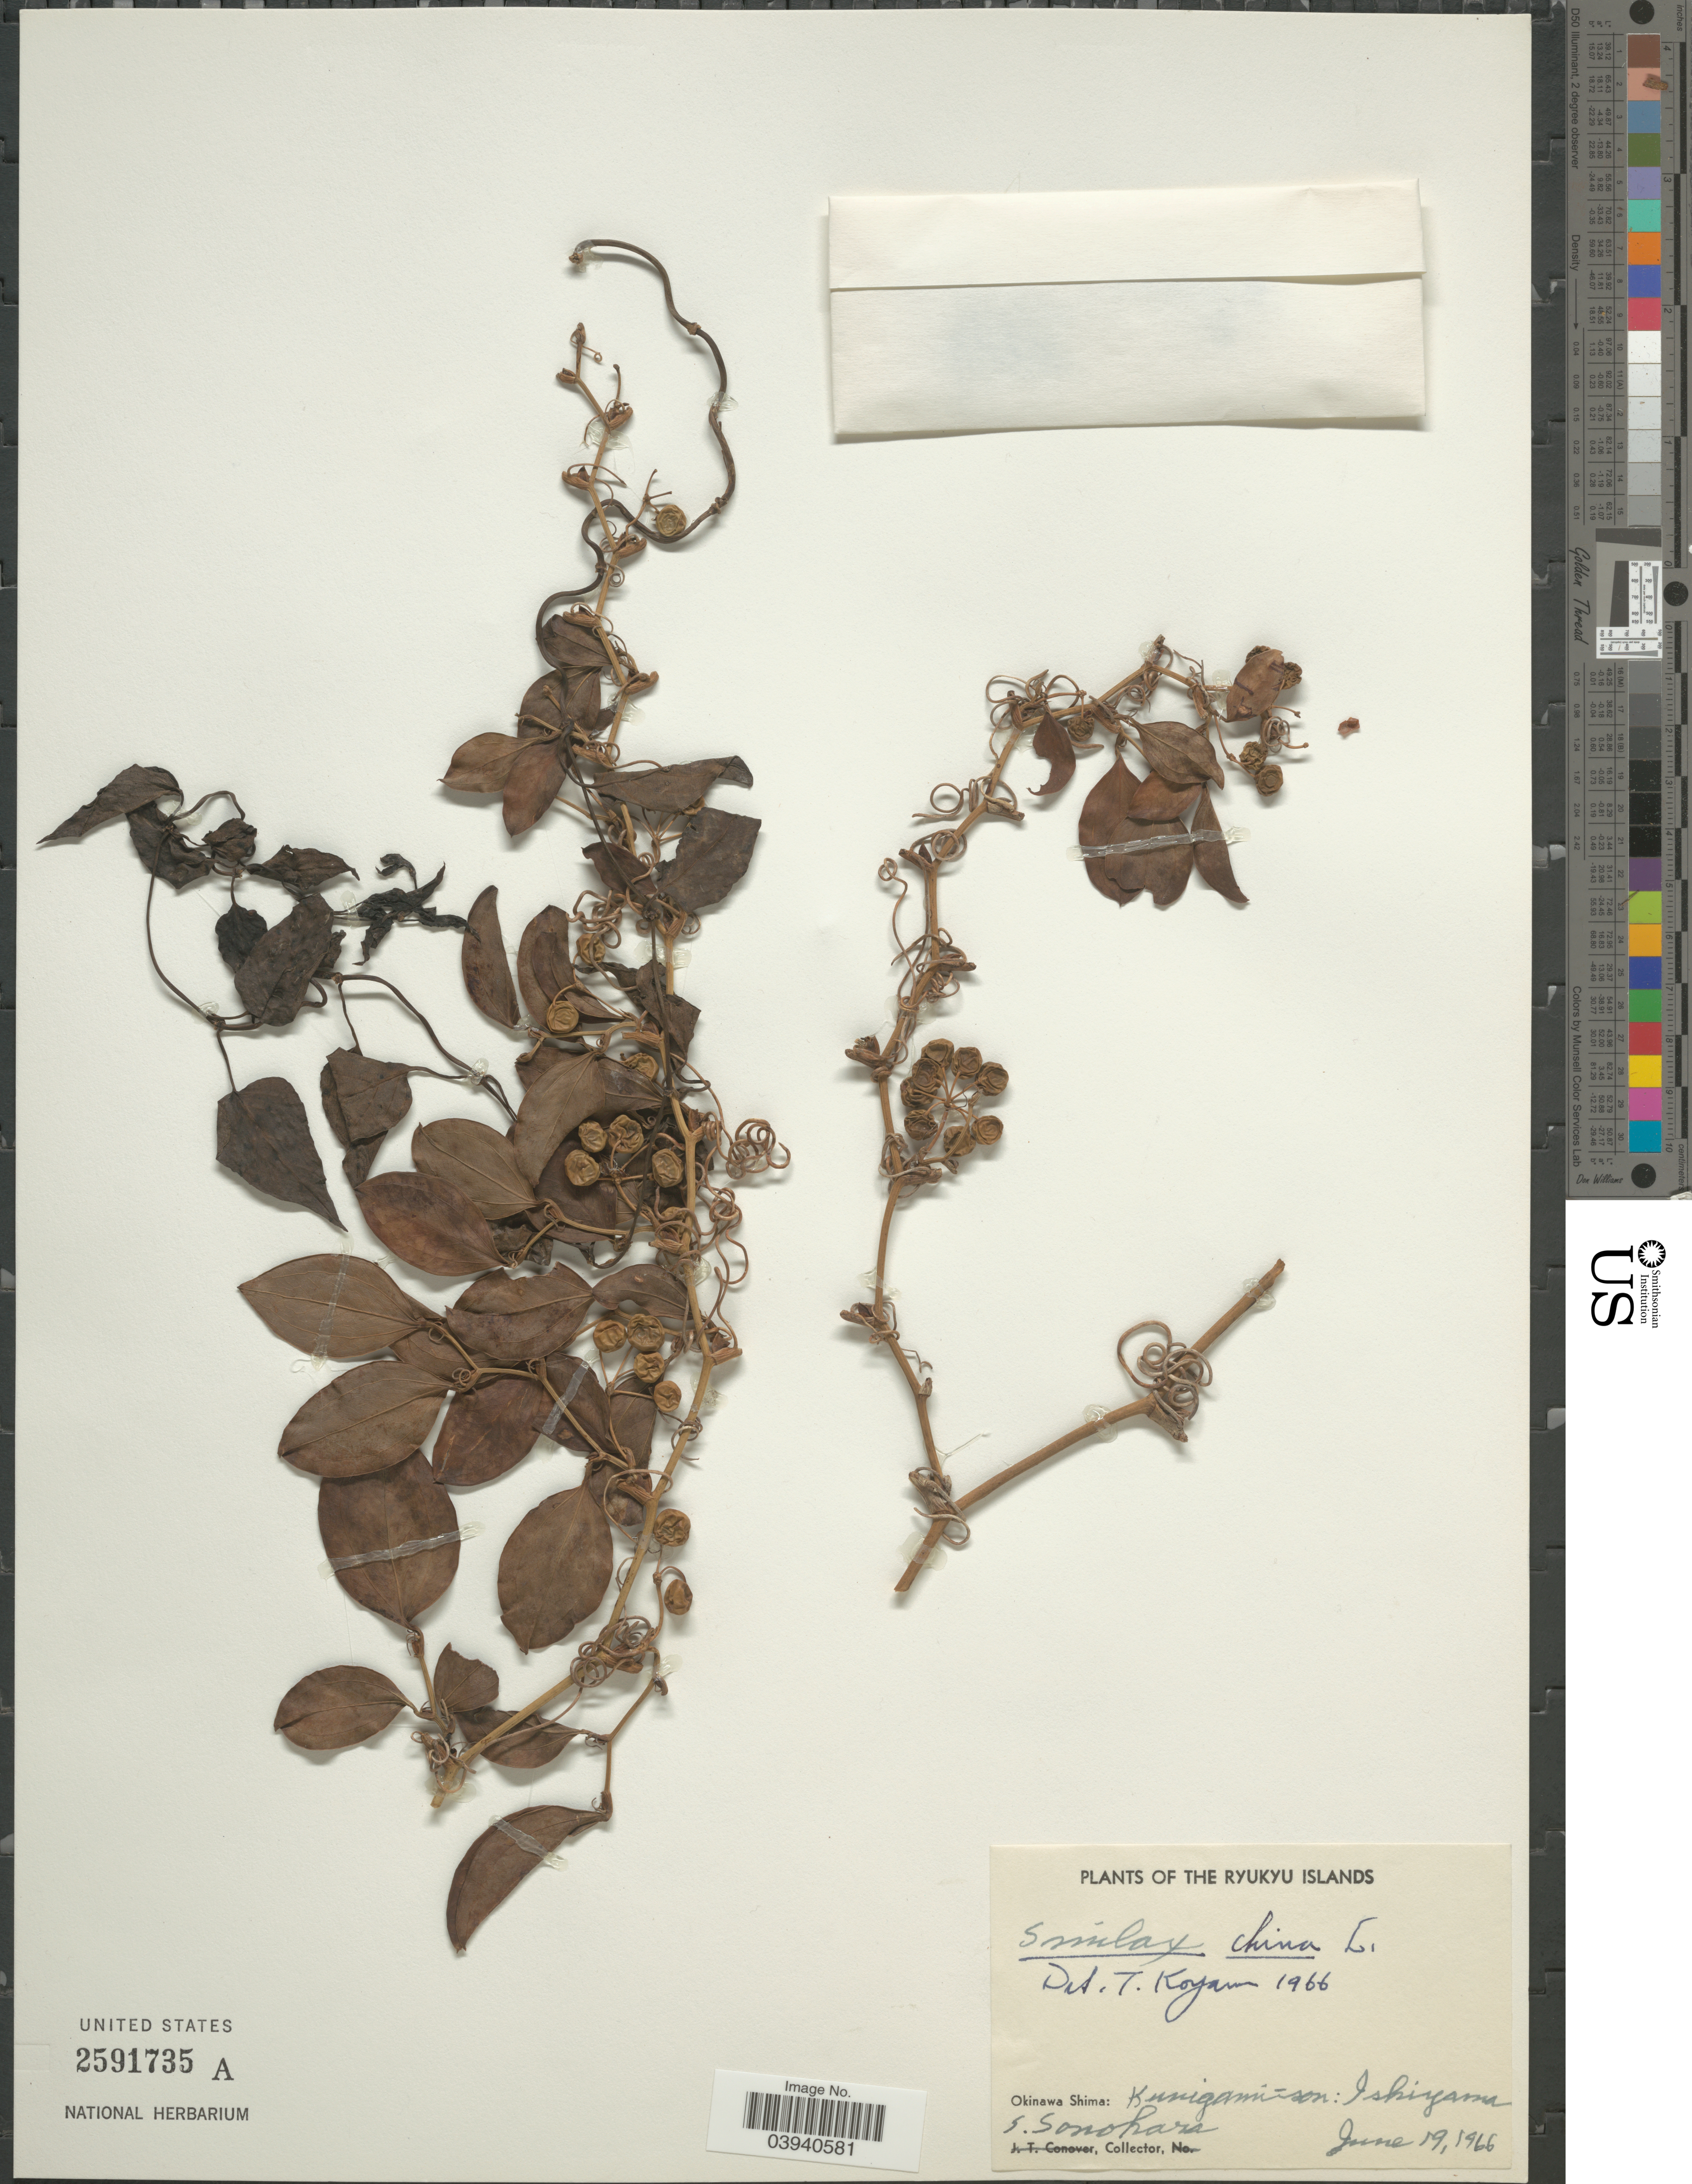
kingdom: Plantae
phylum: Tracheophyta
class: Liliopsida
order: Liliales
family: Smilacaceae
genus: Smilax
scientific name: Smilax china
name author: L.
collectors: S. Sonohara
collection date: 1966-06-19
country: Japan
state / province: Okinawa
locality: The Ryukyu Islands. Okinawa Shima: Kunigami-son: Ishiyama.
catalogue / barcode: US 2591735A